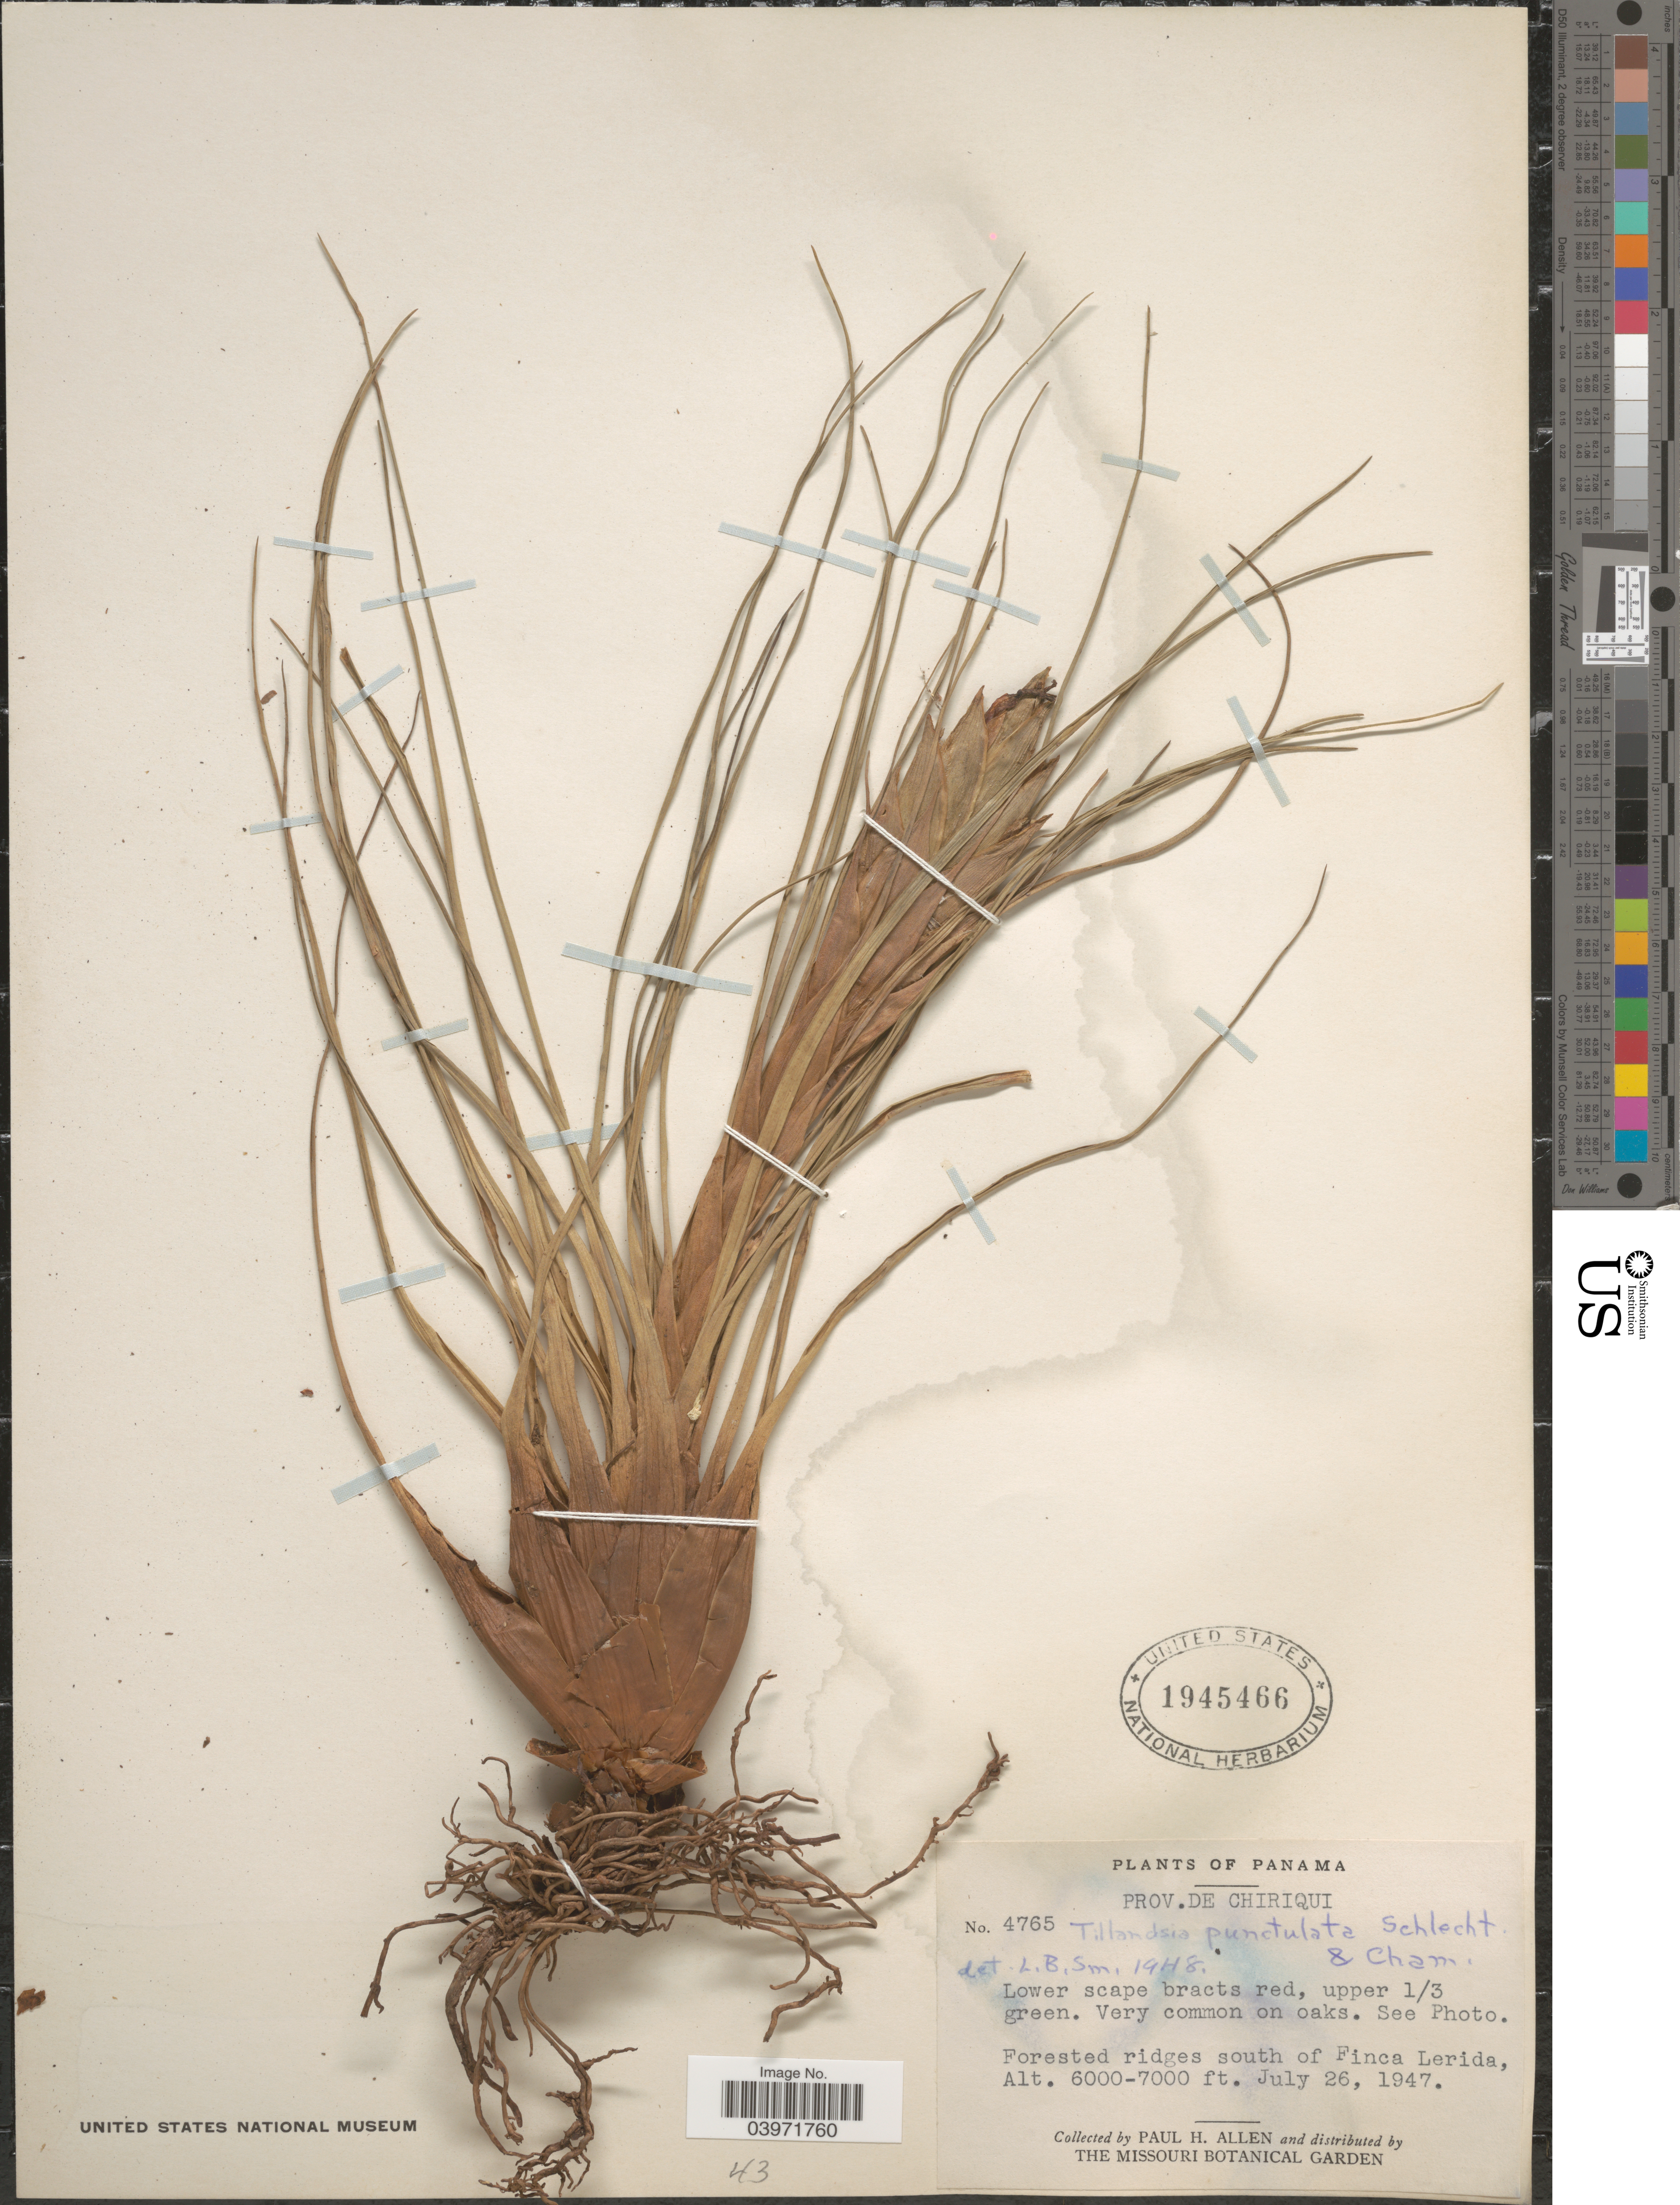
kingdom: Plantae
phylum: Tracheophyta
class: Liliopsida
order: Poales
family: Bromeliaceae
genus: Tillandsia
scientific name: Tillandsia punctulata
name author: Schltdl. & Cham.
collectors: P. H. Allen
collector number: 4765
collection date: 1947-07-26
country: Panama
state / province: Chiriqui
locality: Forested ridges south of Finca Lerida.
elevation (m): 1829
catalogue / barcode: US 1945466